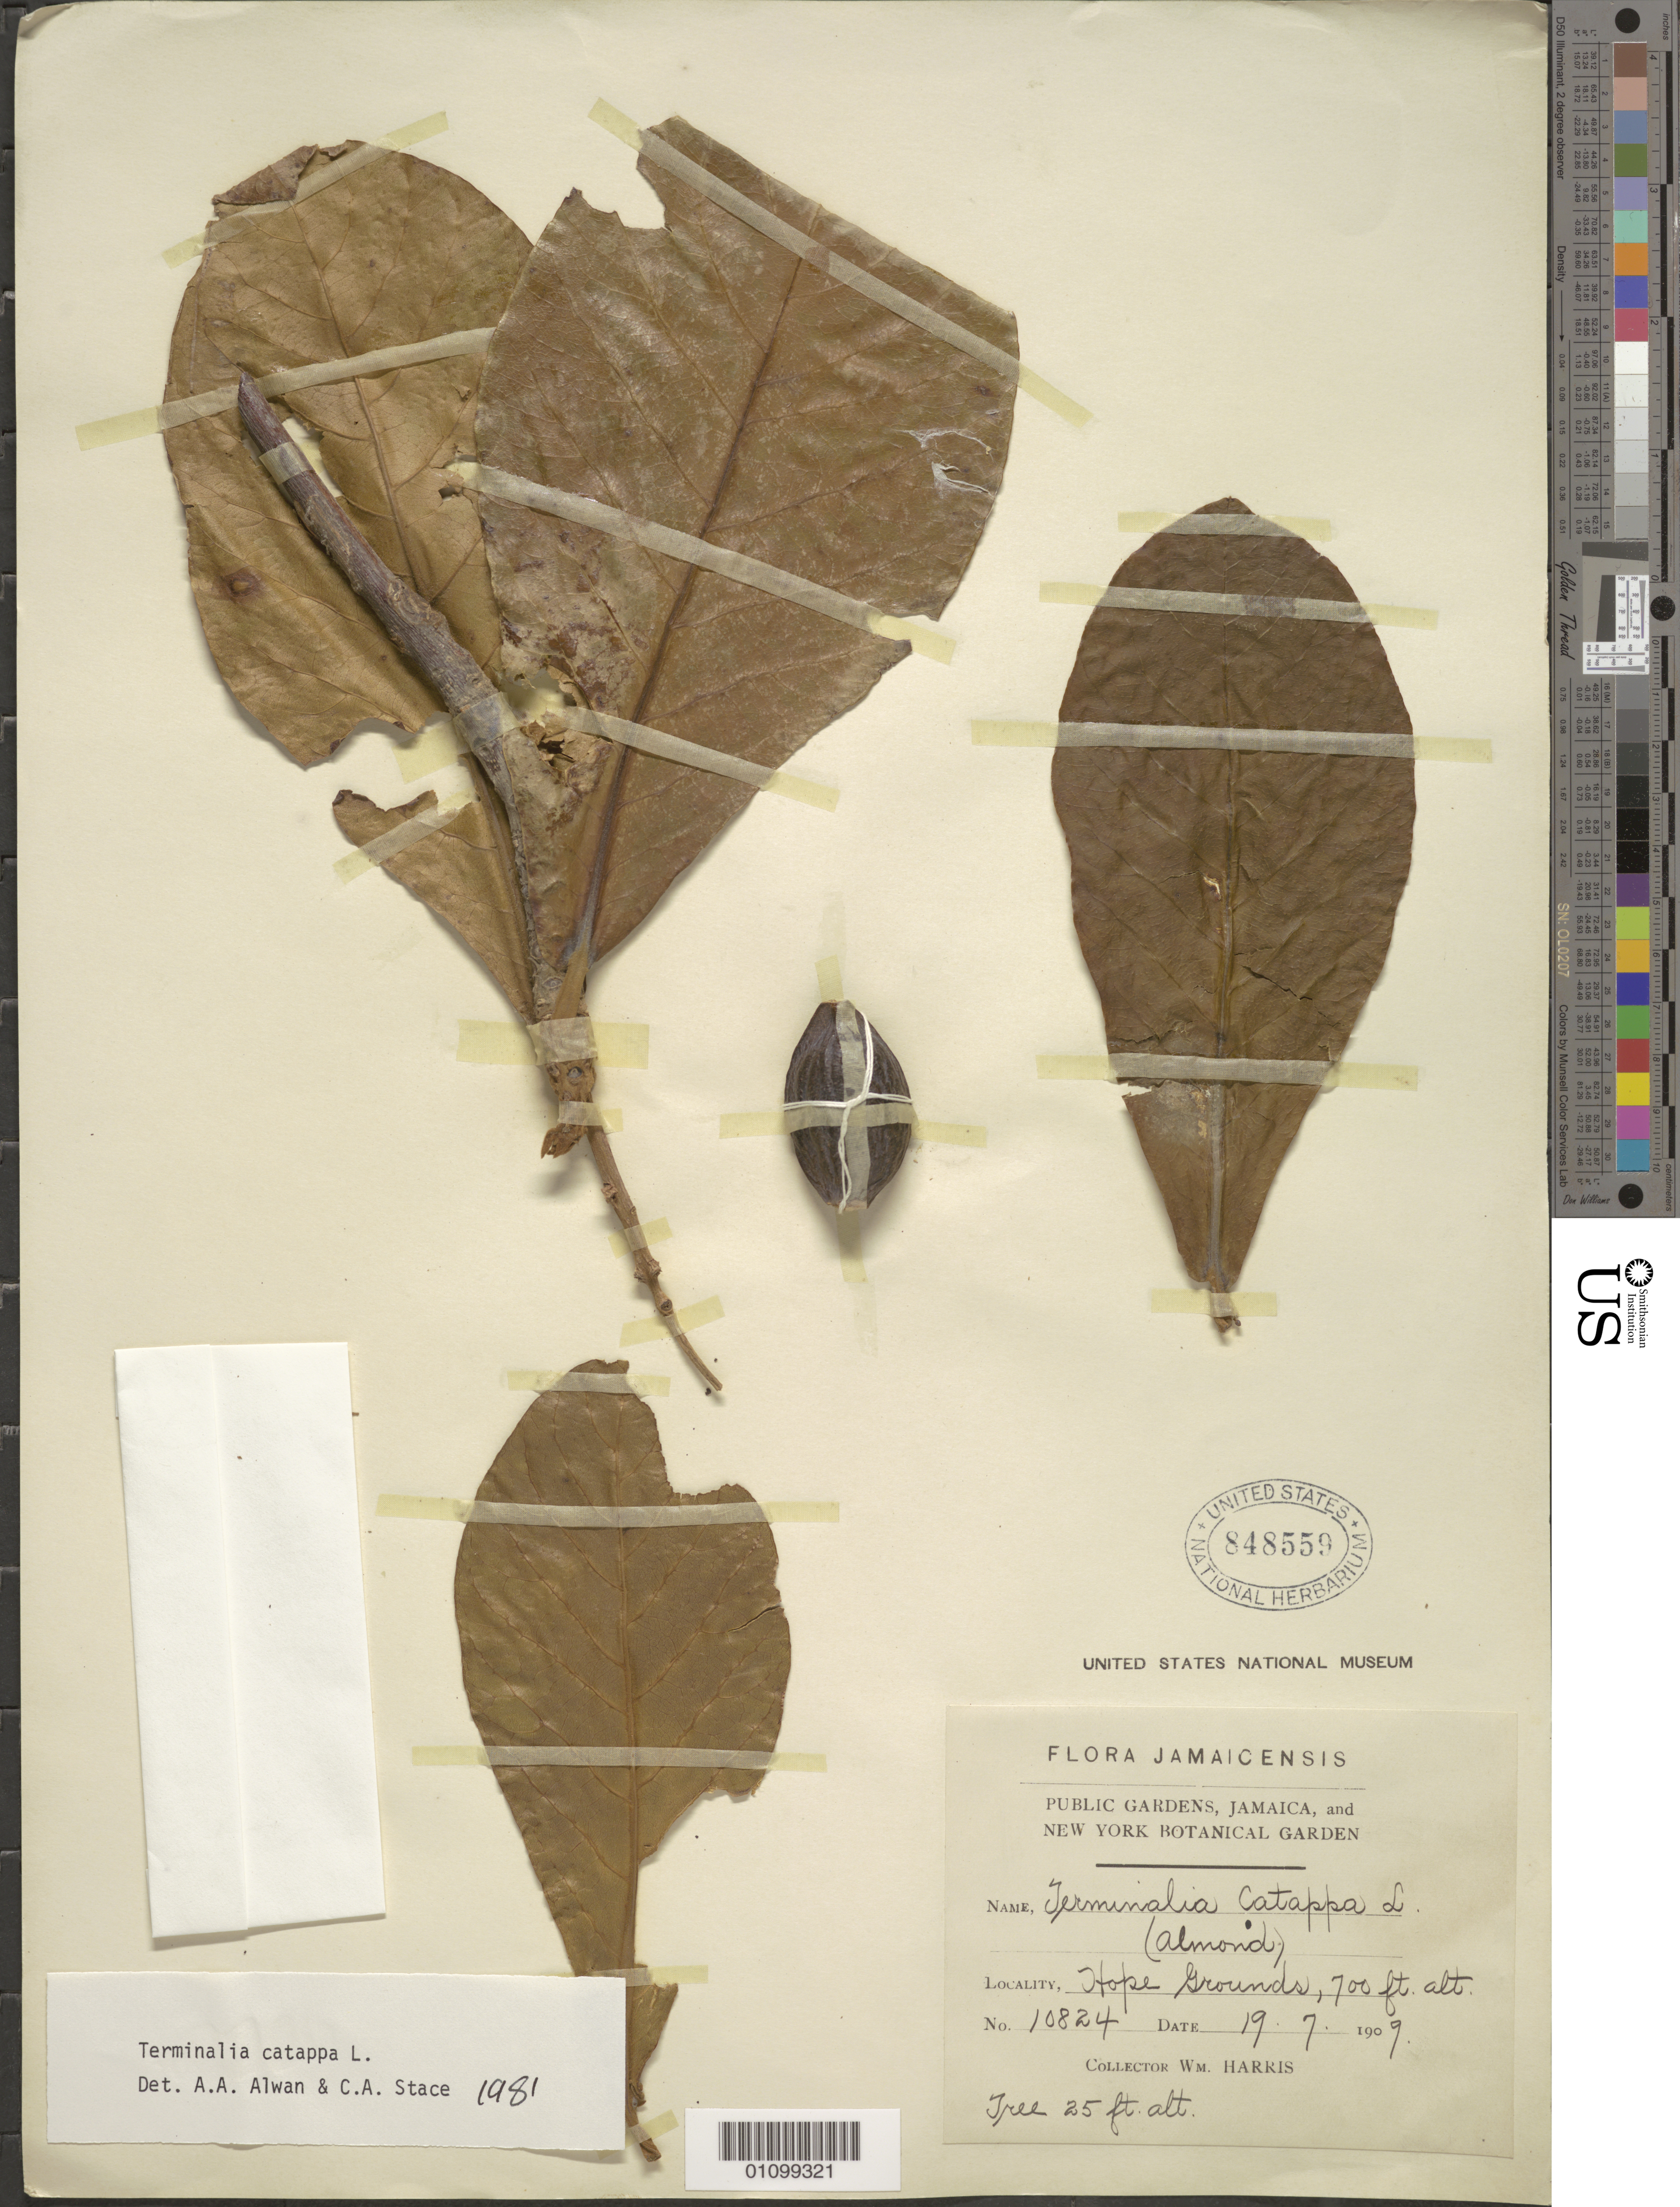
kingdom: Plantae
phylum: Tracheophyta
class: Magnoliopsida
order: Myrtales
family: Combretaceae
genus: Terminalia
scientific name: Terminalia catappa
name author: L.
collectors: W. Harris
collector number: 10824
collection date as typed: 19 Jul 1909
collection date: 1909-07-19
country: Jamaica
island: Jamaica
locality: Hope Grounds.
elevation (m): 213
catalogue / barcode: US 848559